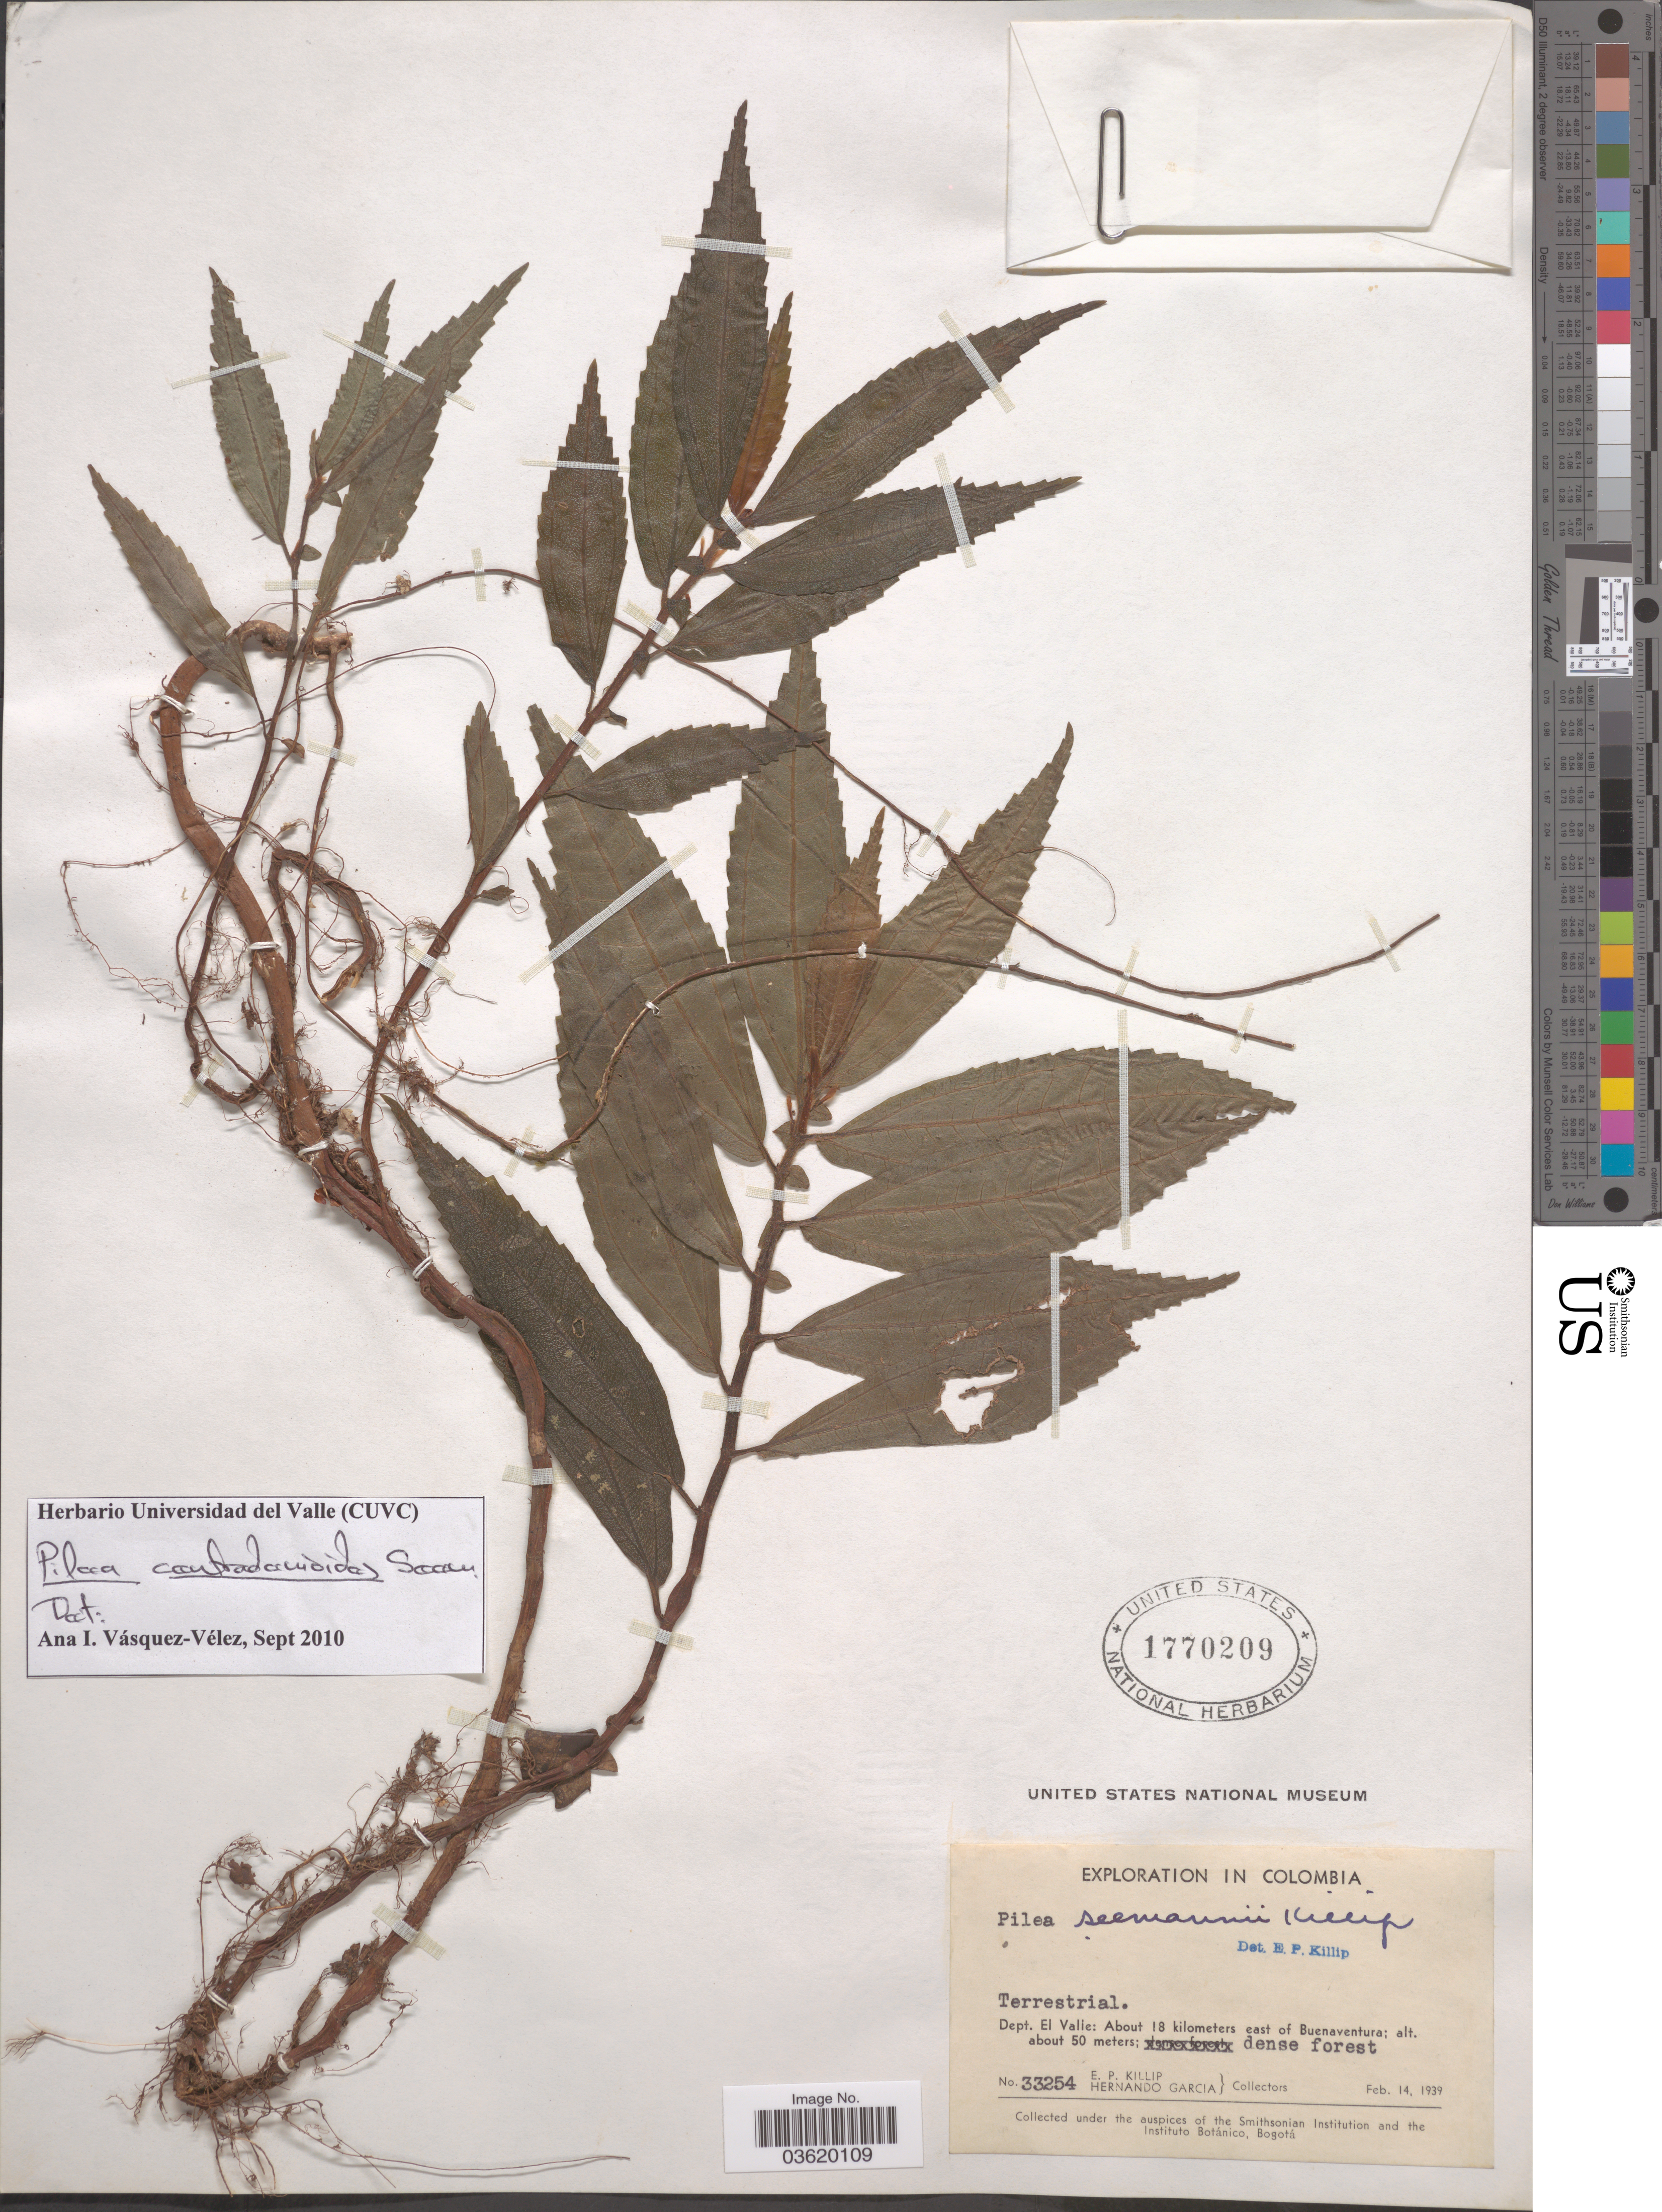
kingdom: Plantae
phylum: Tracheophyta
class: Magnoliopsida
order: Rosales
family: Urticaceae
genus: Pilea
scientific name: Pilea centradenioides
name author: Seem.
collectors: E. P. Killip & H. Garcia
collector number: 33254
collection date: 1939-02-14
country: Colombia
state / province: Valle del Cauca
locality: Dept. El Valle: About 18 kilometers east of Buenavista.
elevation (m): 50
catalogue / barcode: US 1770209